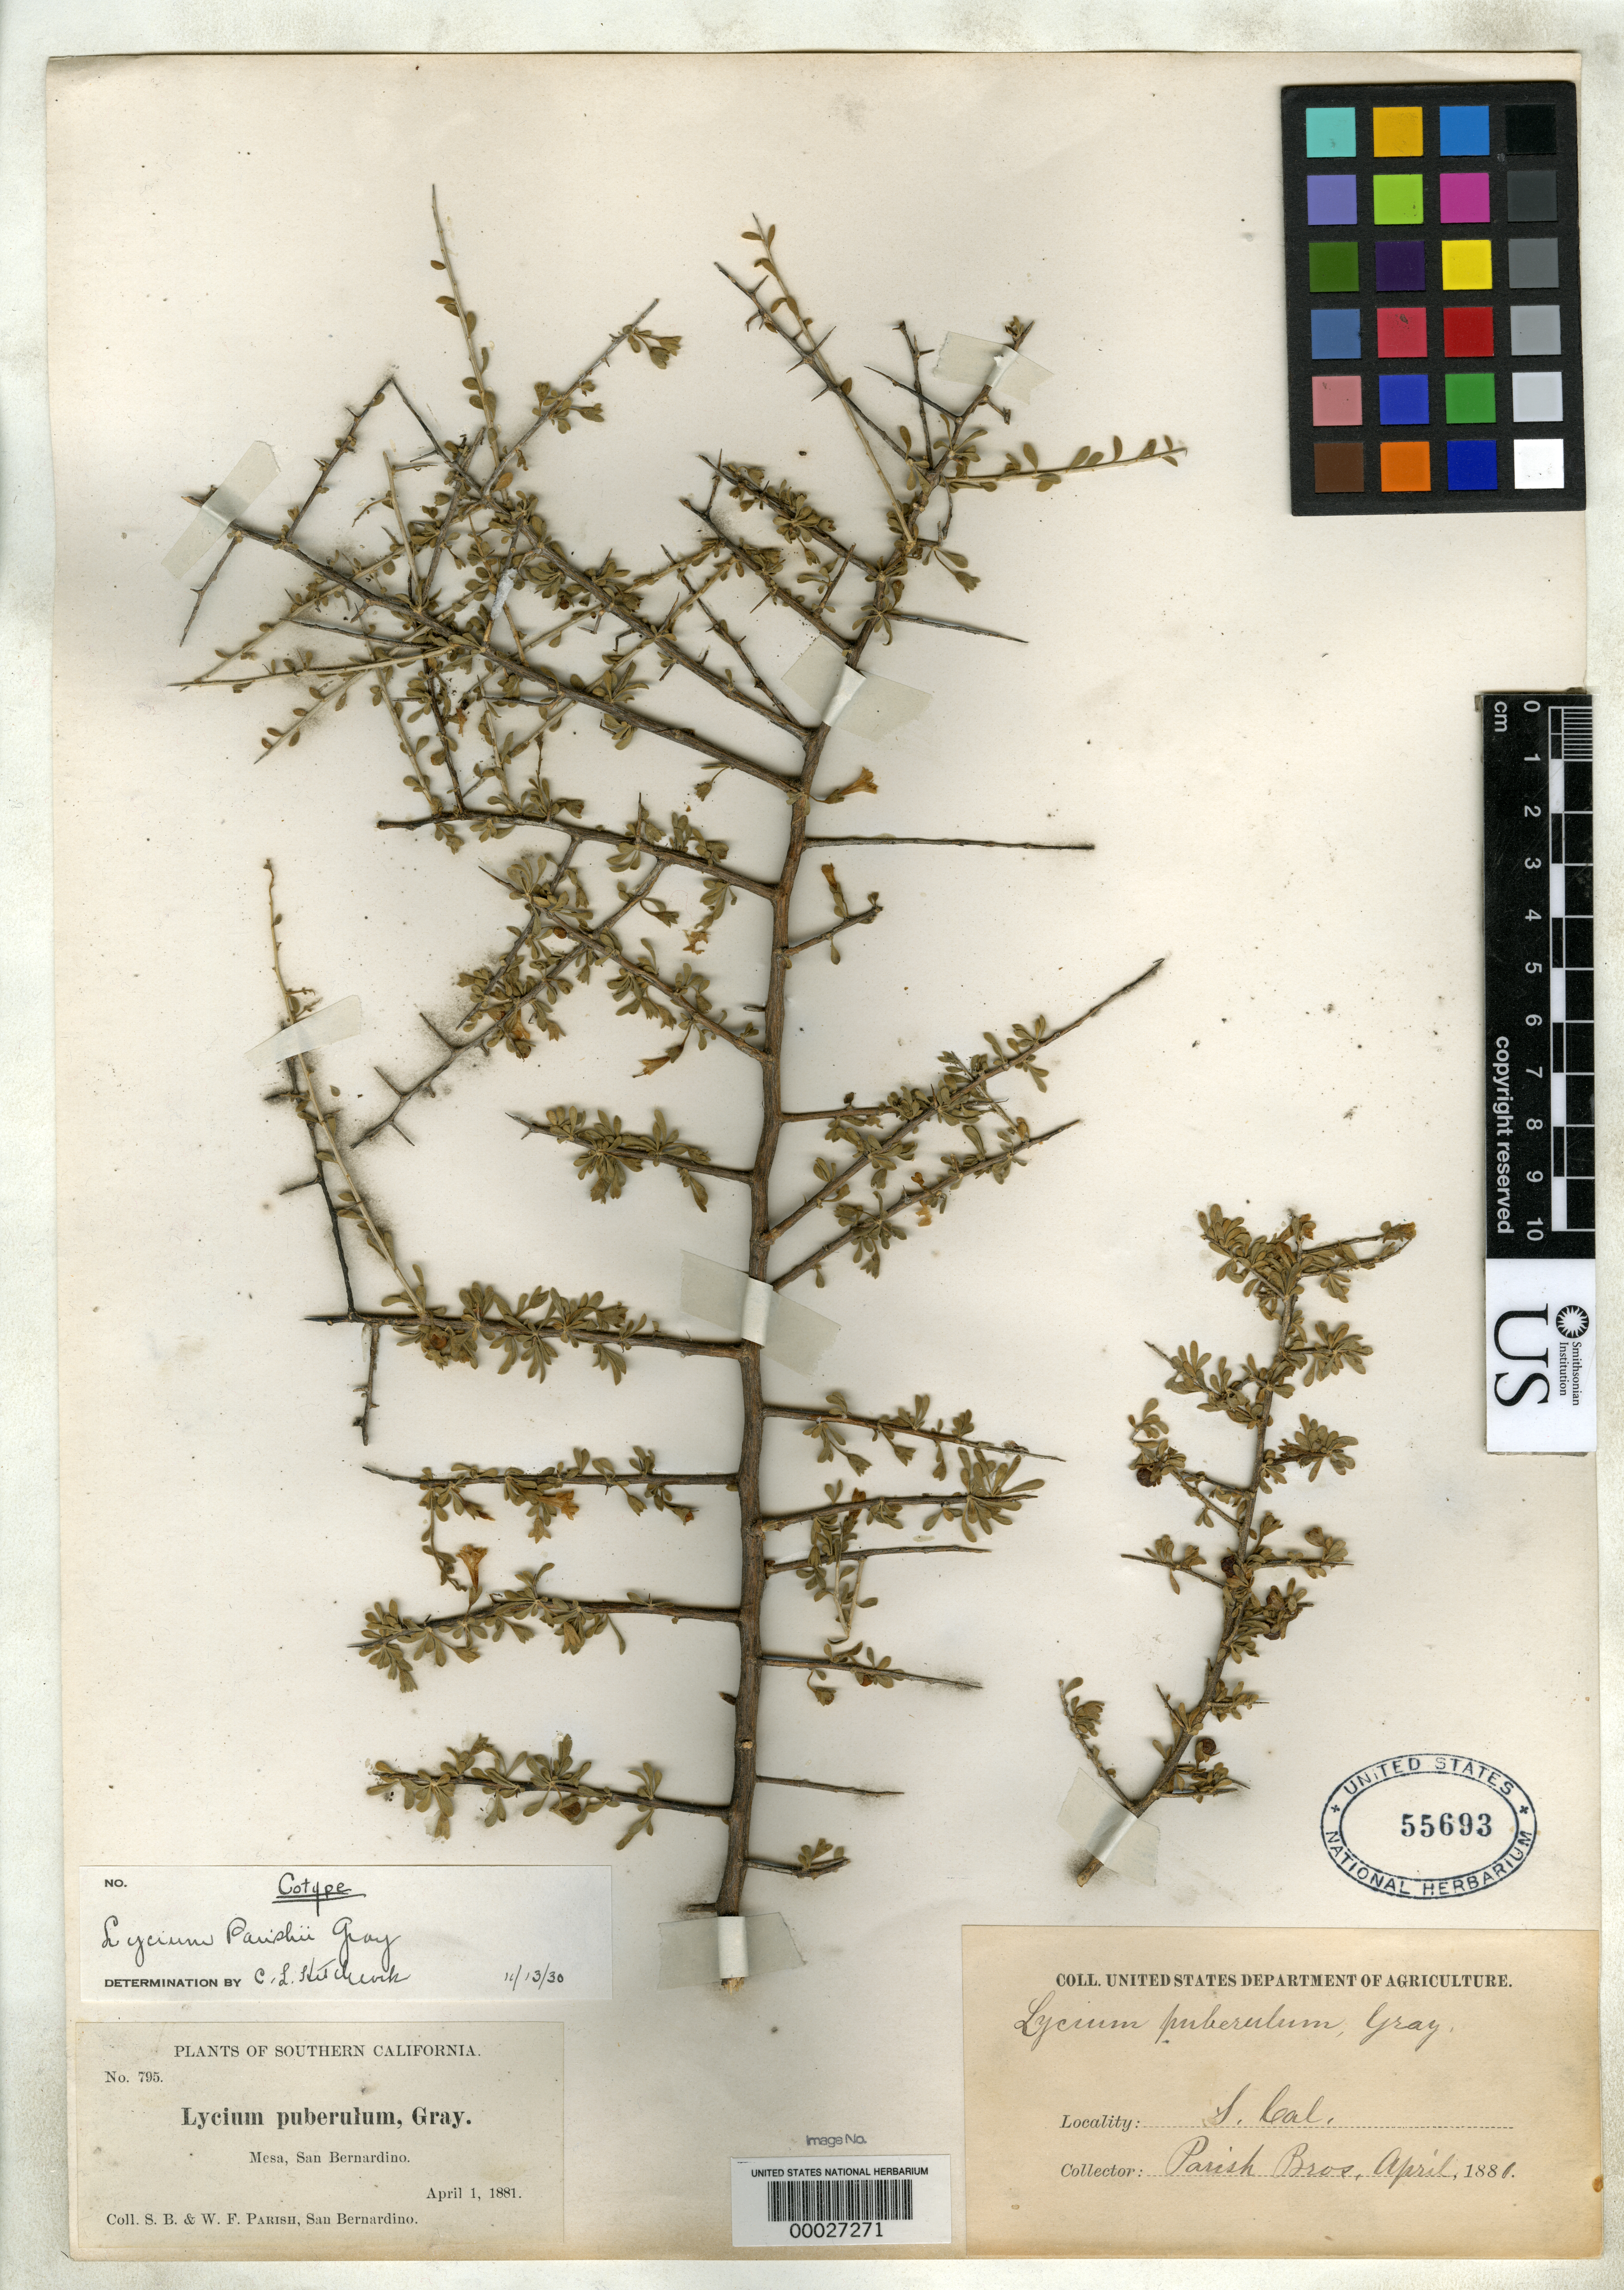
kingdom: Plantae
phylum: Tracheophyta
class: Magnoliopsida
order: Solanales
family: Solanaceae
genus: Lycium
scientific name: Lycium parishii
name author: A. Gray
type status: Possible Isotype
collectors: S. B. Parish & W. F. Parish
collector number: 795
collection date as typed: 01 Apr 1881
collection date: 1881-04-01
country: United States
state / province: California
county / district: San Bernardino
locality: San Bernardino Valley.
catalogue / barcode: US 55693